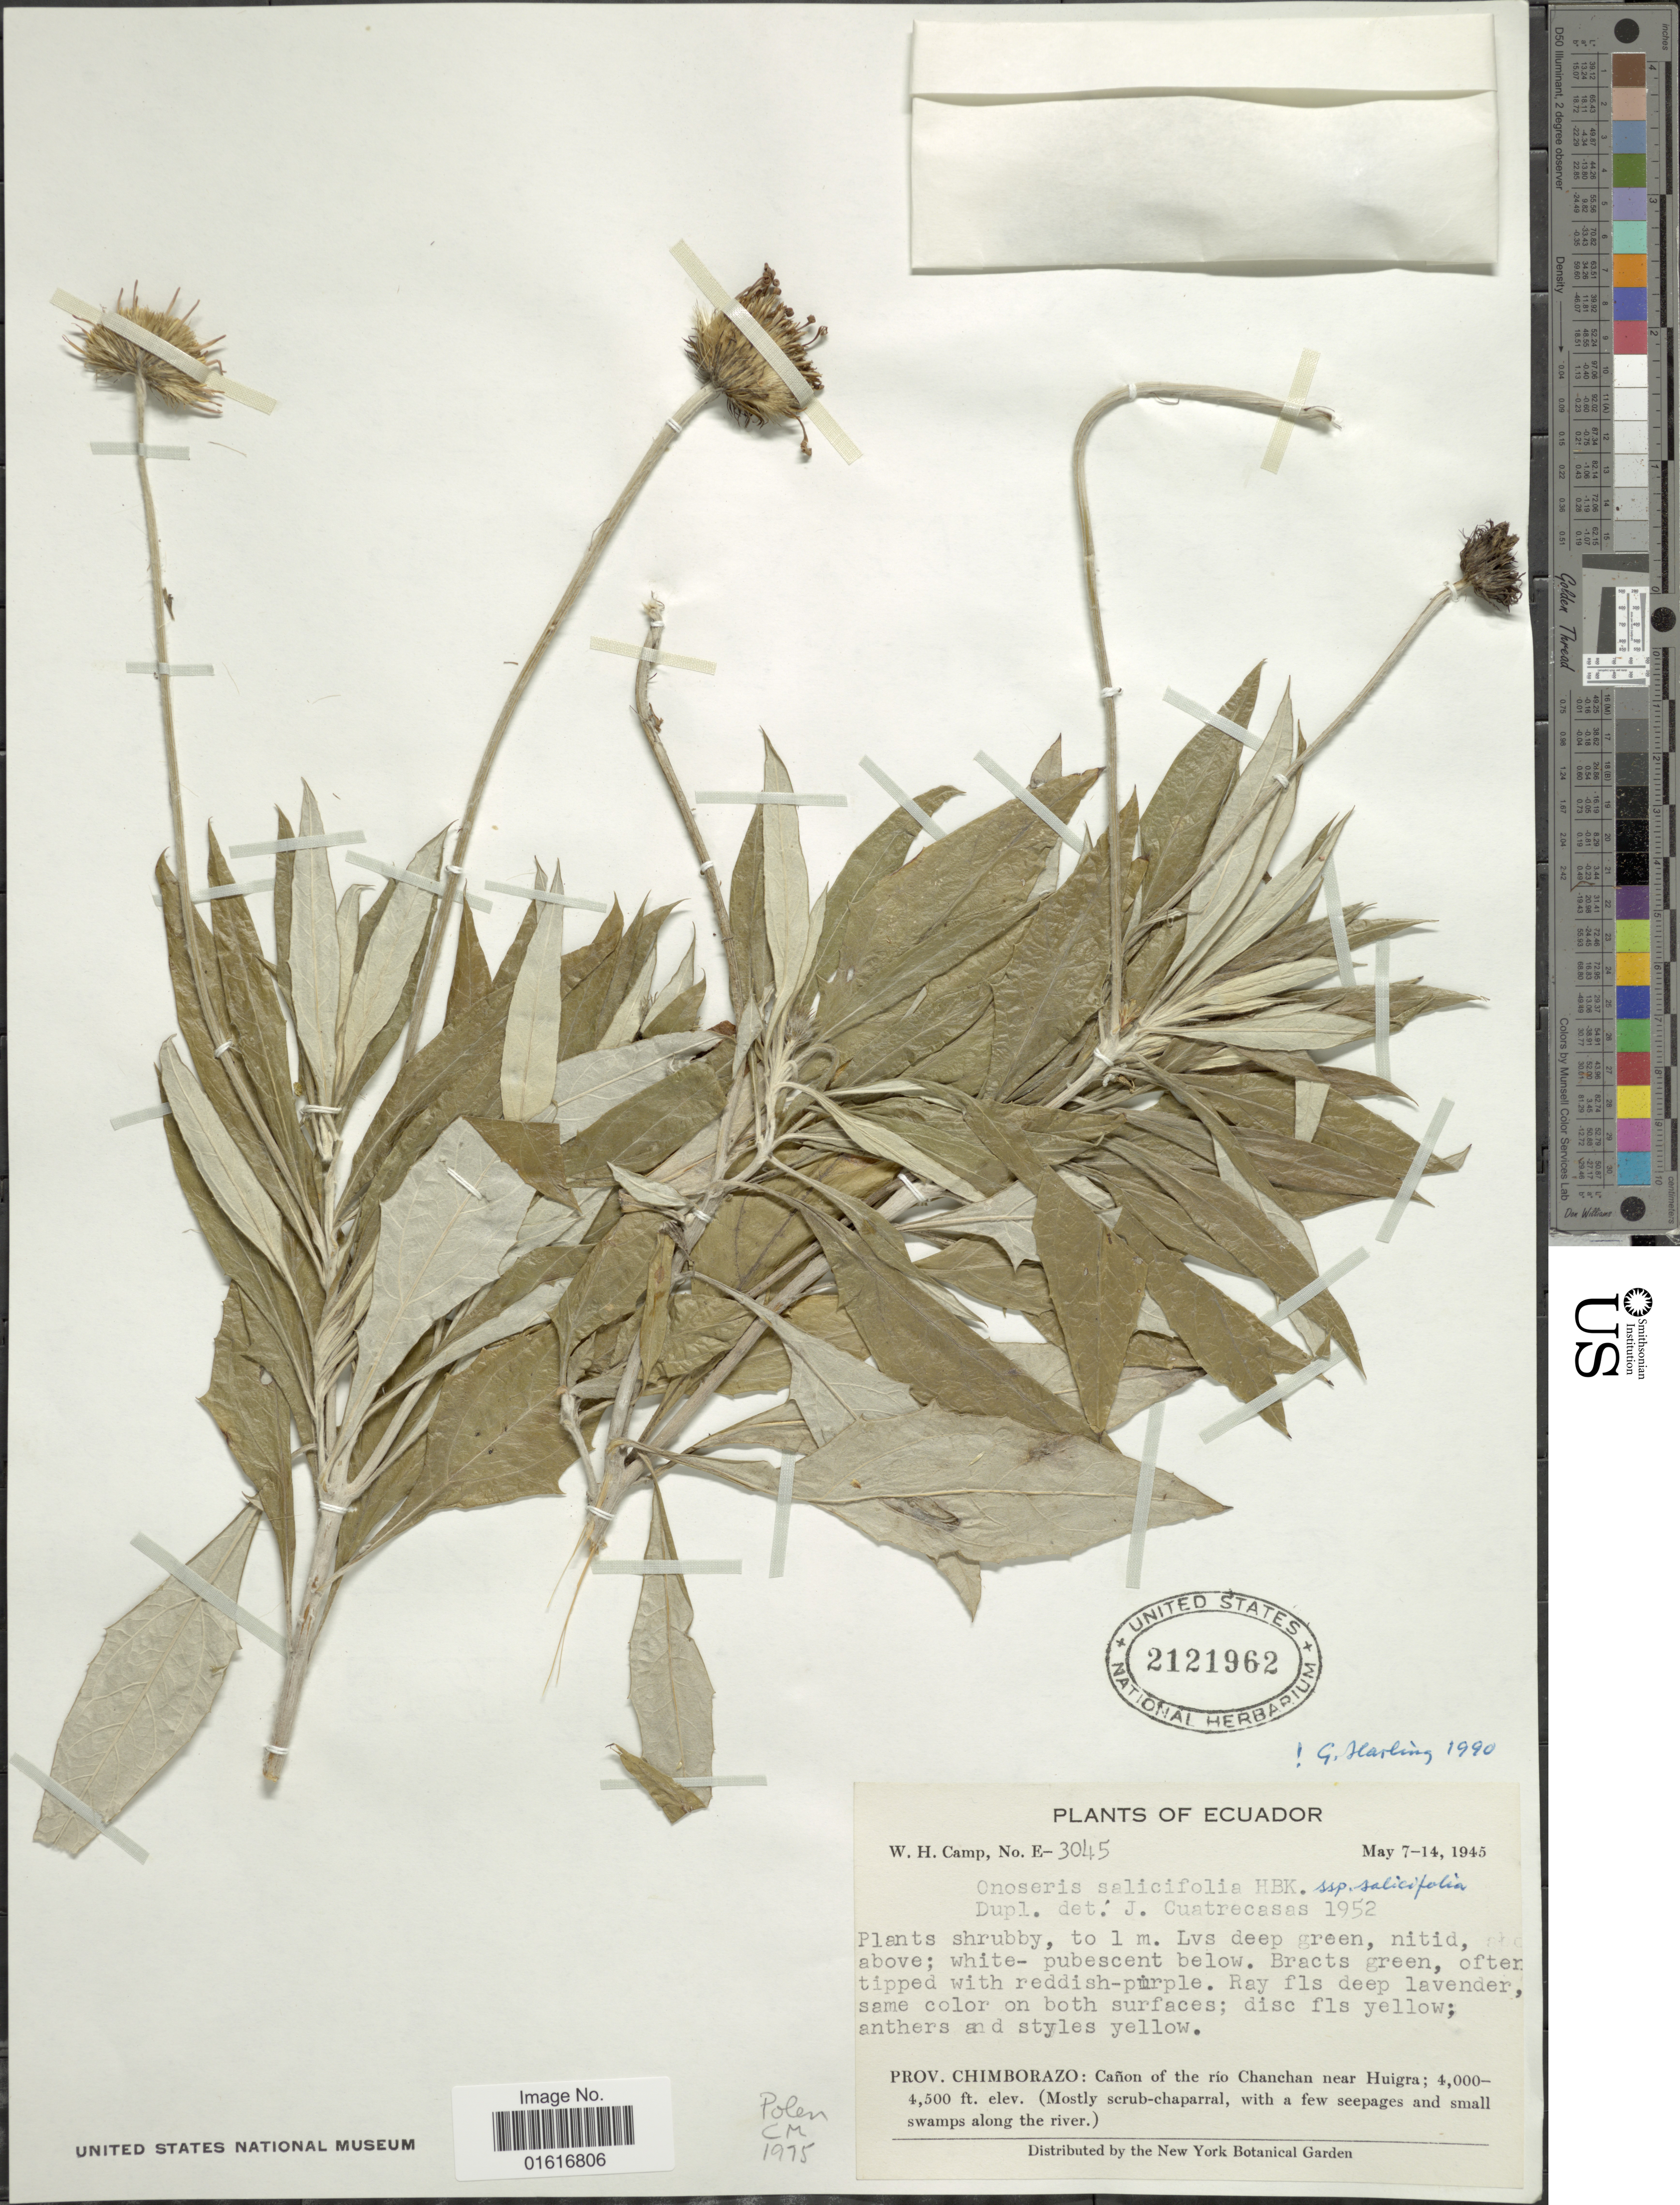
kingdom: Plantae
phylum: Tracheophyta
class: Magnoliopsida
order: Asterales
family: Asteraceae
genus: Onoseris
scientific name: Onoseris salicifolia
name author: Kunth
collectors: W. H. Camp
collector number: E3045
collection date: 1945-05-07/1945-05-14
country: Ecuador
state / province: Chimborazo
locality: Canon of the Rio Chanchan near Huigra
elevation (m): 1219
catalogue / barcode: US 2121962